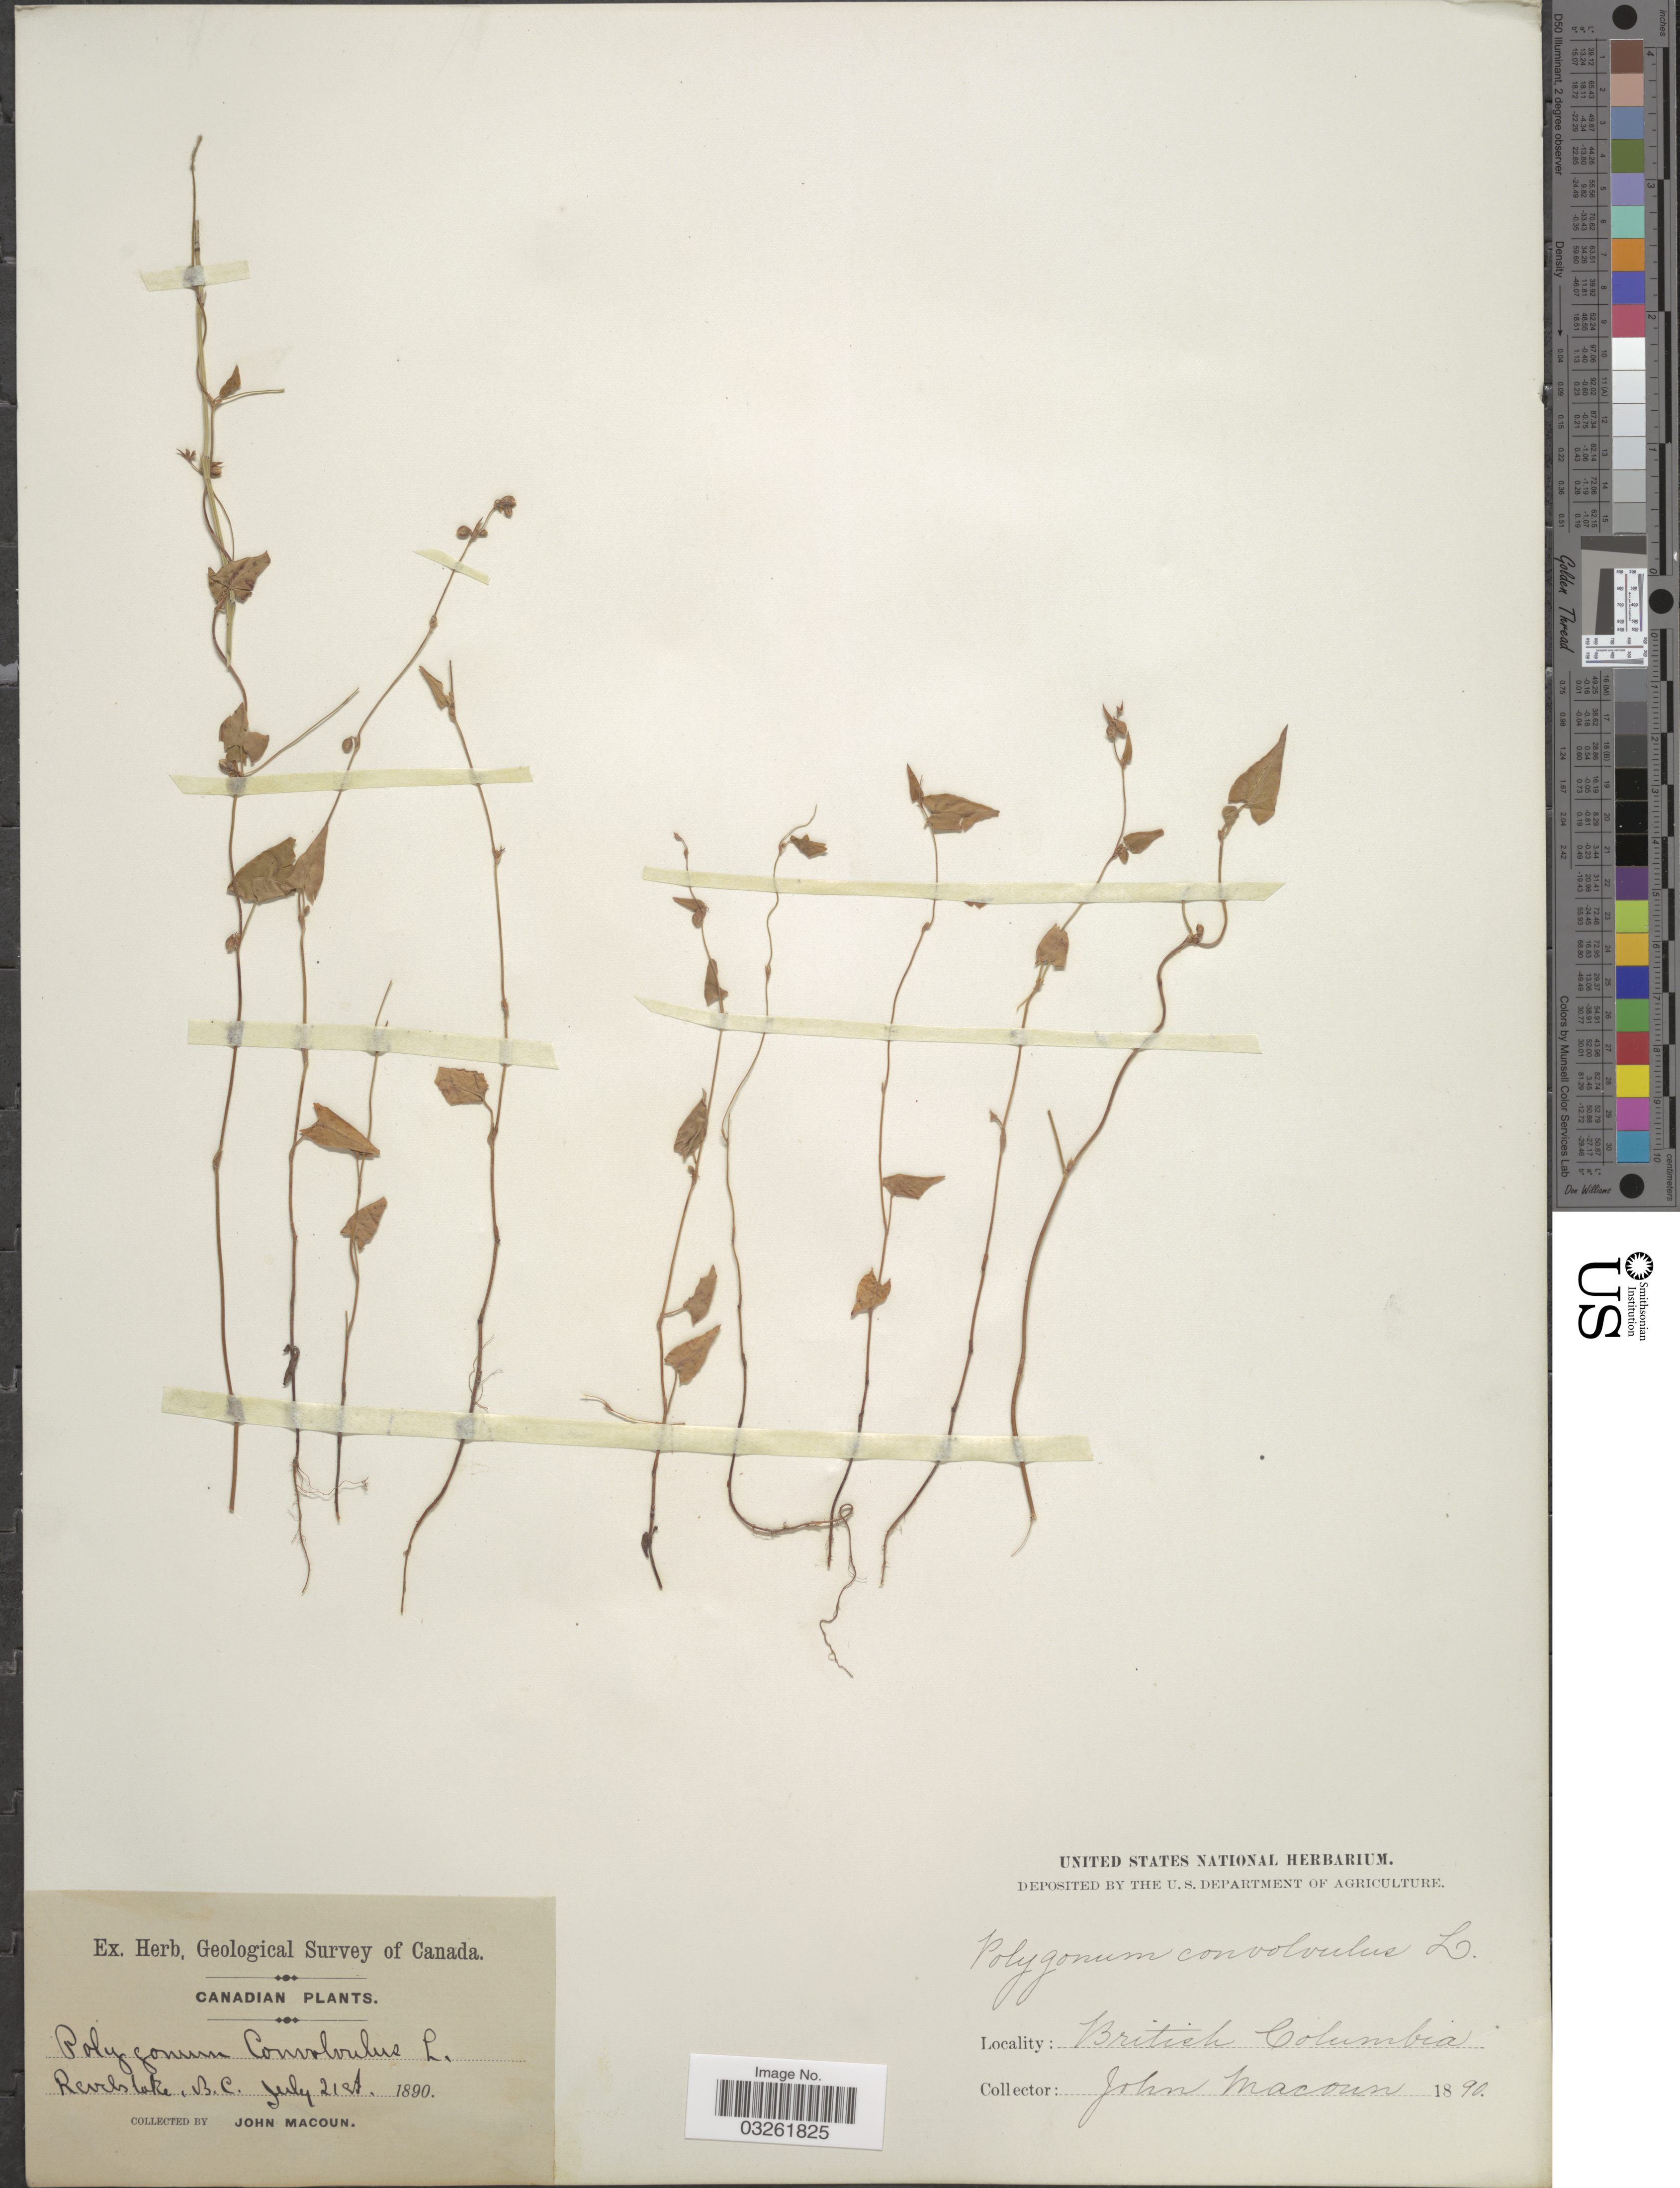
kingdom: Plantae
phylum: Tracheophyta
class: Magnoliopsida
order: Caryophyllales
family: Polygonaceae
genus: Fallopia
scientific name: Fallopia convolvulus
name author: (L.) Á. Löve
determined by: Strong, M. T., (US), Smithsonian Institution - National Museum of Natural History (UNITED STATES)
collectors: J. Macoun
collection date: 1890-07-21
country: Canada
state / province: British Columbia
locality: Revelstoke.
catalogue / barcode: US 103070